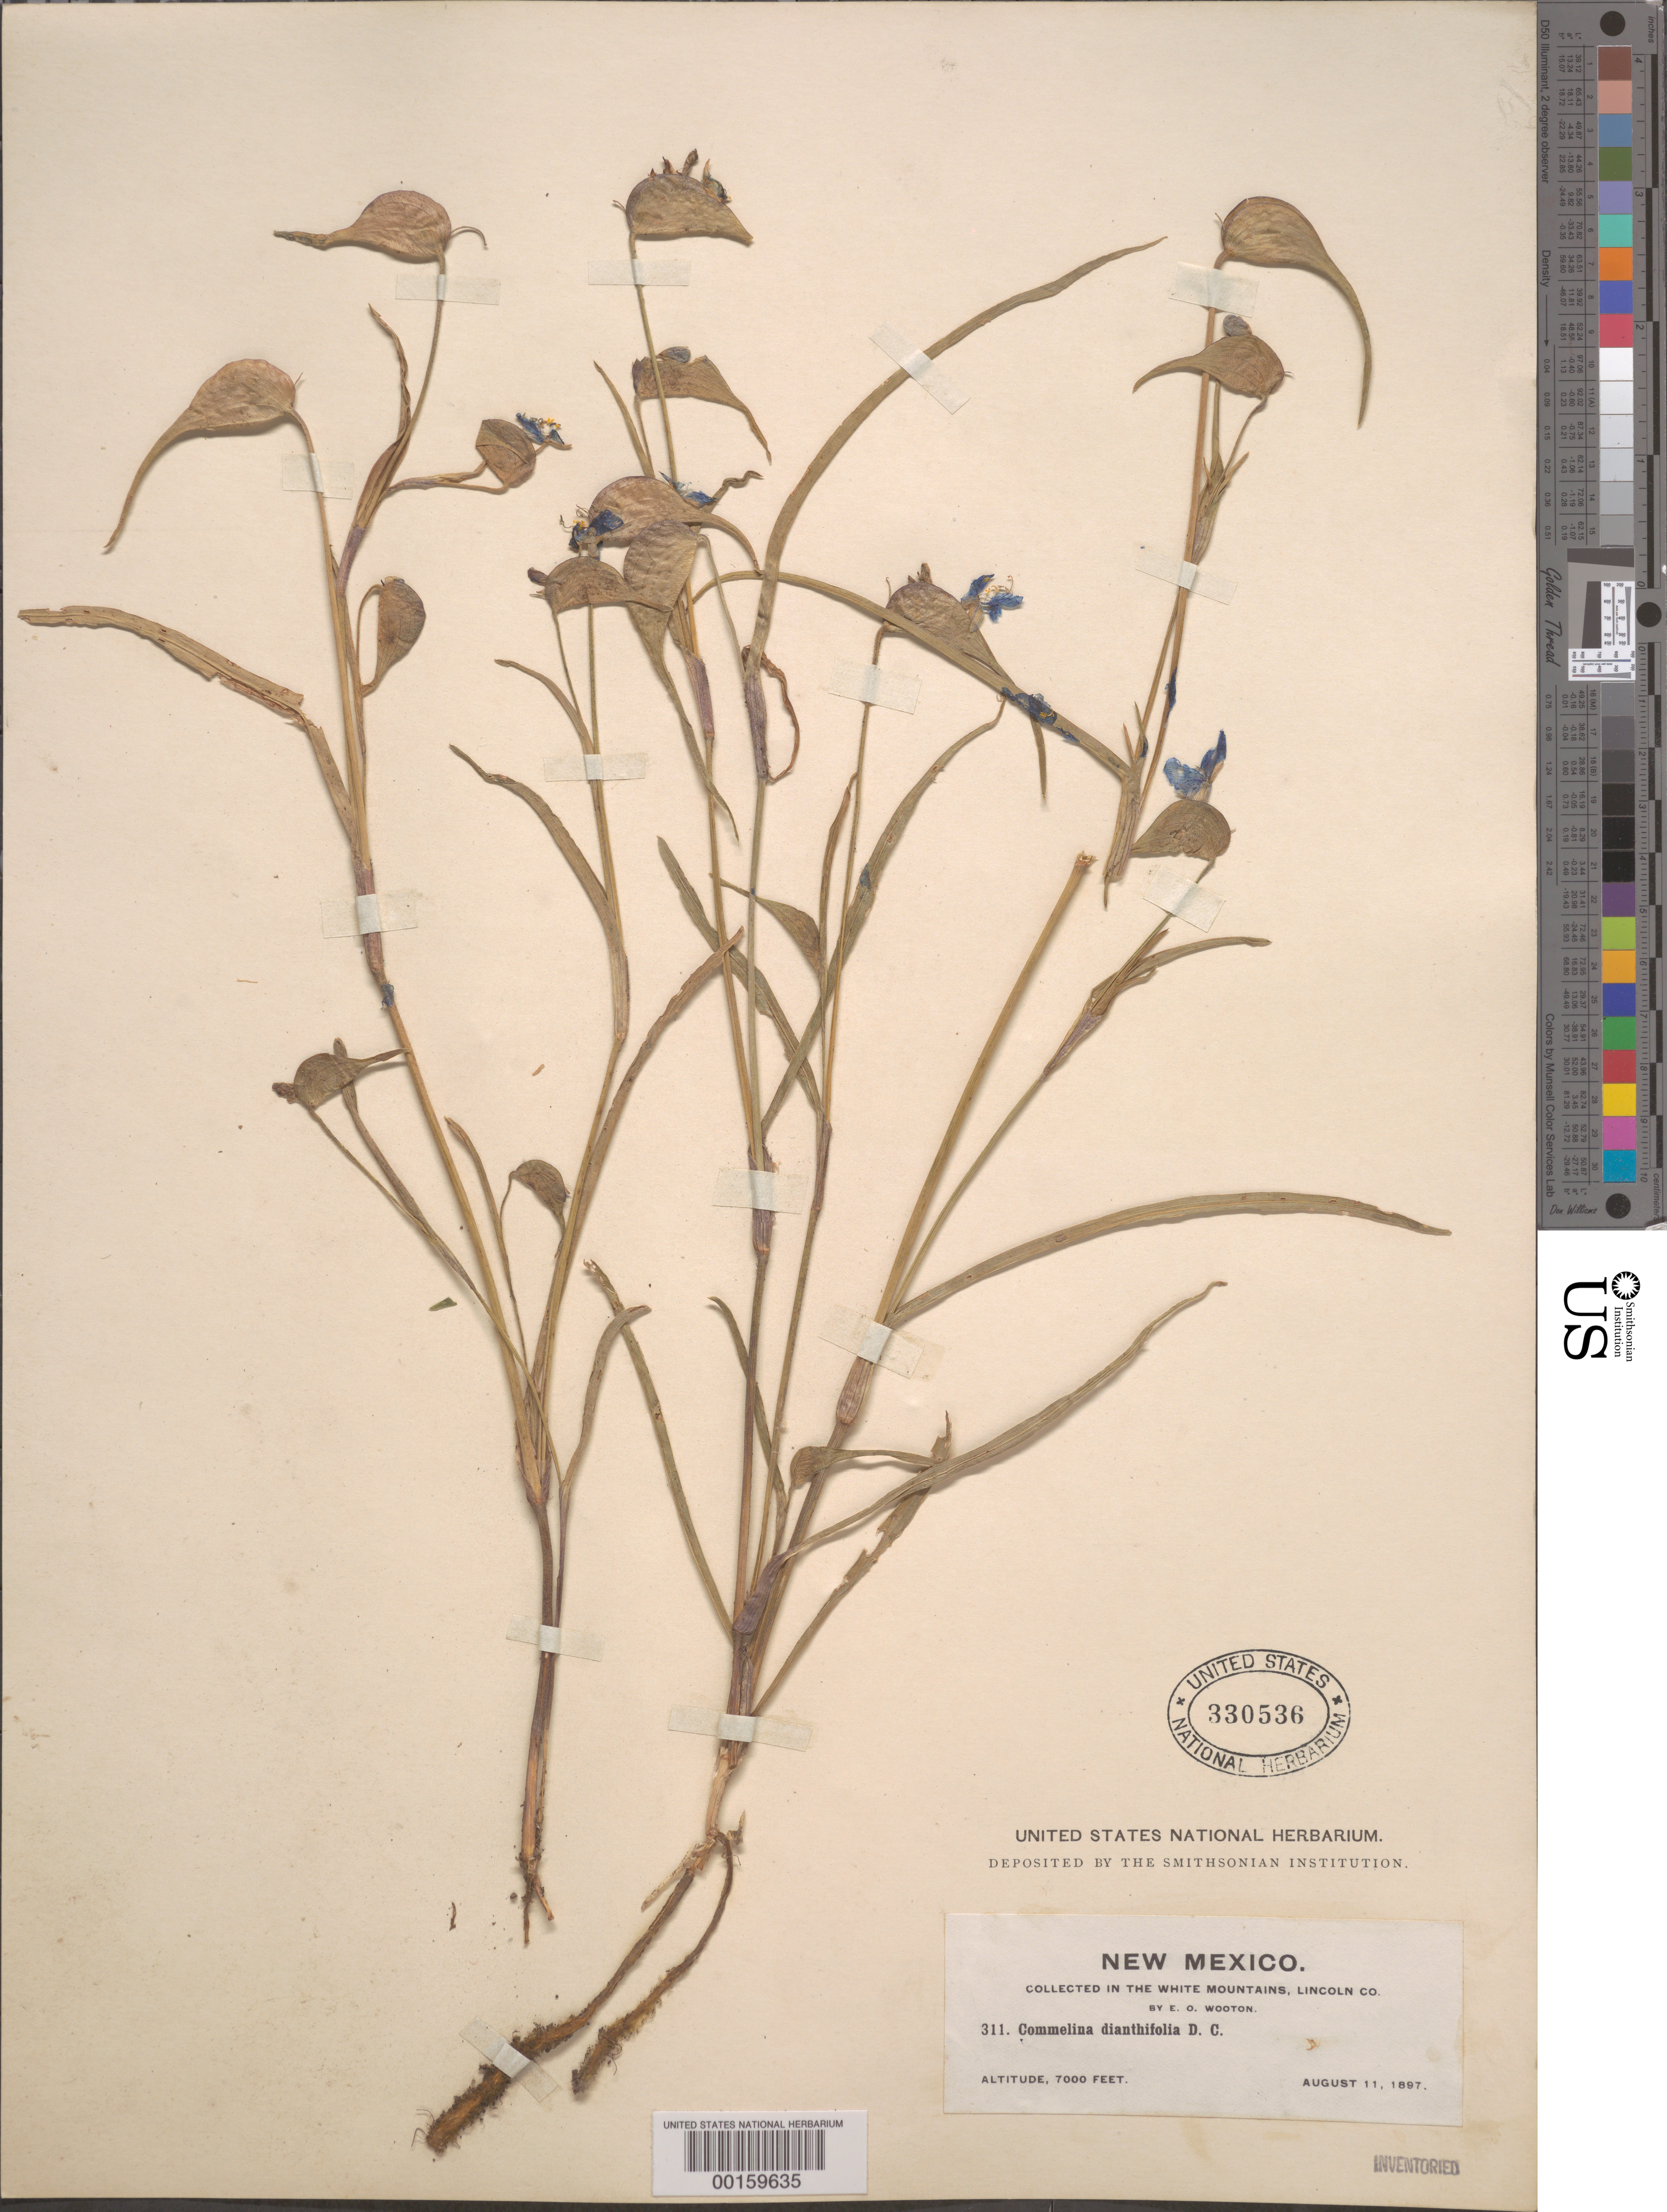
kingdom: Plantae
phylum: Tracheophyta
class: Liliopsida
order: Commelinales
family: Commelinaceae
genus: Commelina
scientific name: Commelina dianthifolia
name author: Redouté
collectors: E. O. Wooton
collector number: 311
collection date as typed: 11 Aug 1897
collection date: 1897-08-11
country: United States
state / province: New Mexico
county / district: Lincoln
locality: White mts.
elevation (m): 2135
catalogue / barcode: US 330536